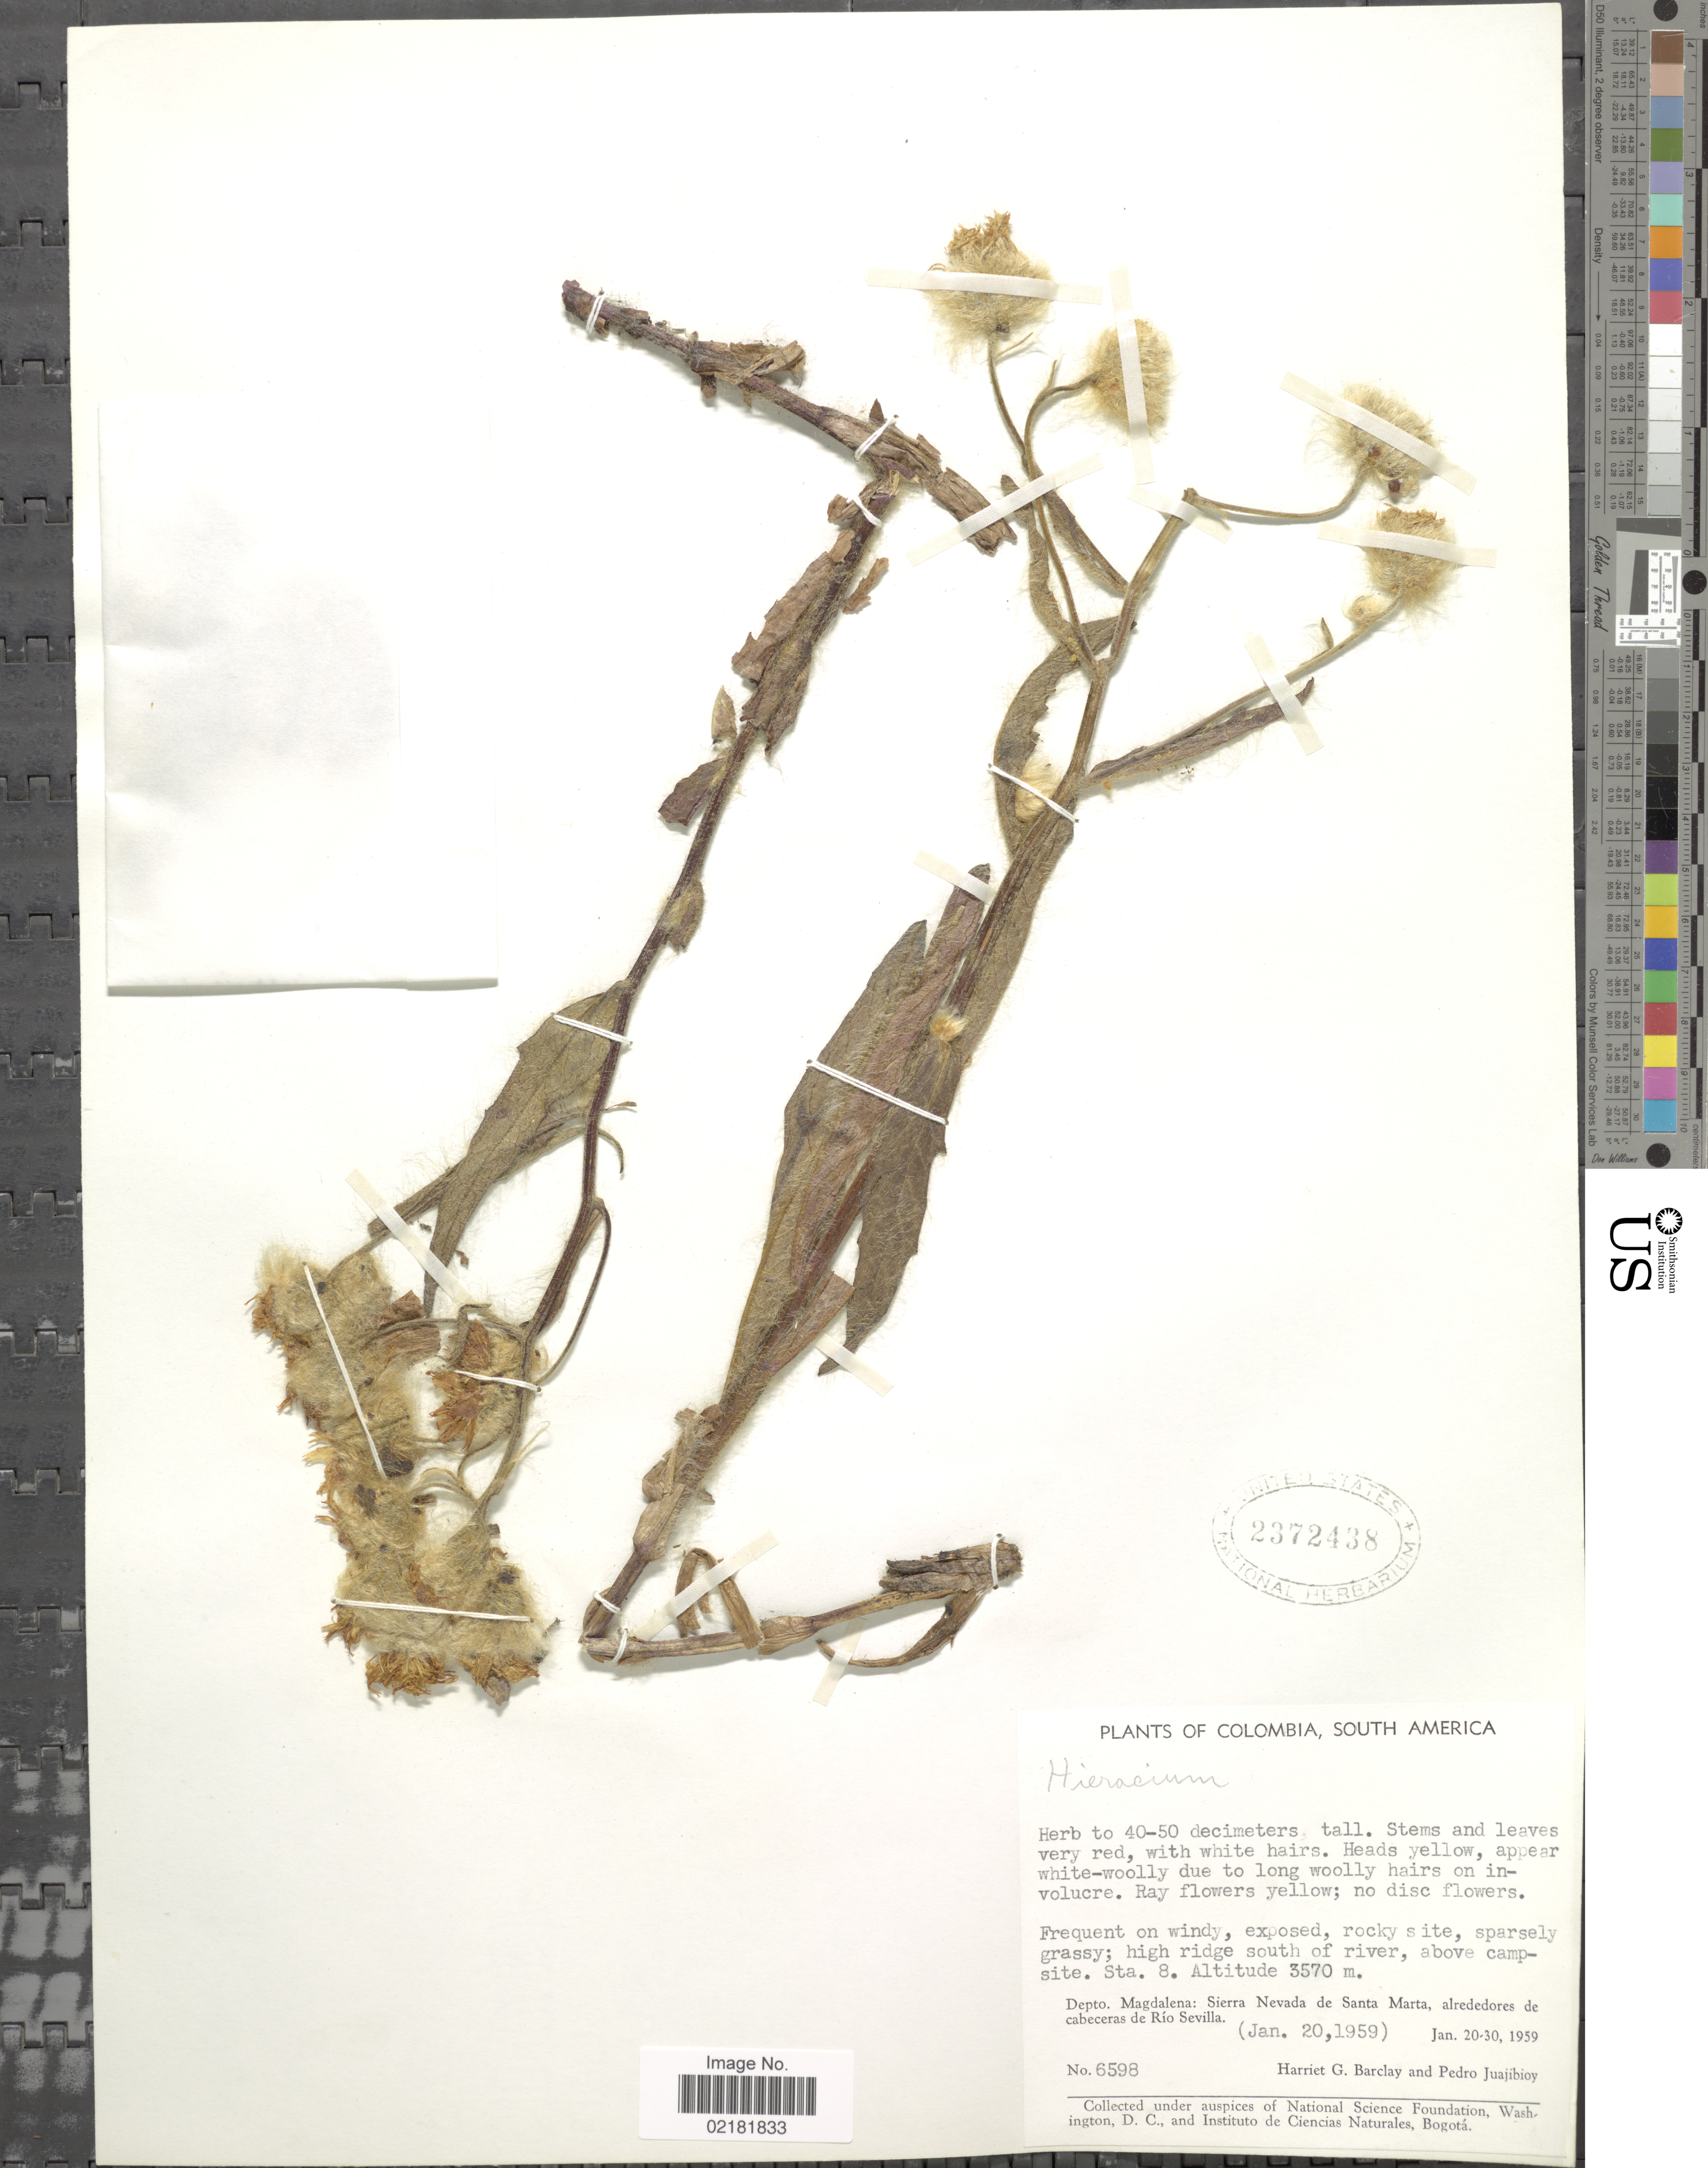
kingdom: Plantae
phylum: Tracheophyta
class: Magnoliopsida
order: Asterales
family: Asteraceae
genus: Hieracium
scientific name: Hieracium repandulare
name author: Druce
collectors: H. G. Barclay & P. Juajibioy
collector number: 6598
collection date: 1959-01-20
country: Colombia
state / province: Magdalena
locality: High ridge south of river, above campsite, Sta. 8, Sierra Nevada de Santa Marta, alrededores de cabeceras de Rio Sevilla.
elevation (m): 3570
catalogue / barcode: US 2372438